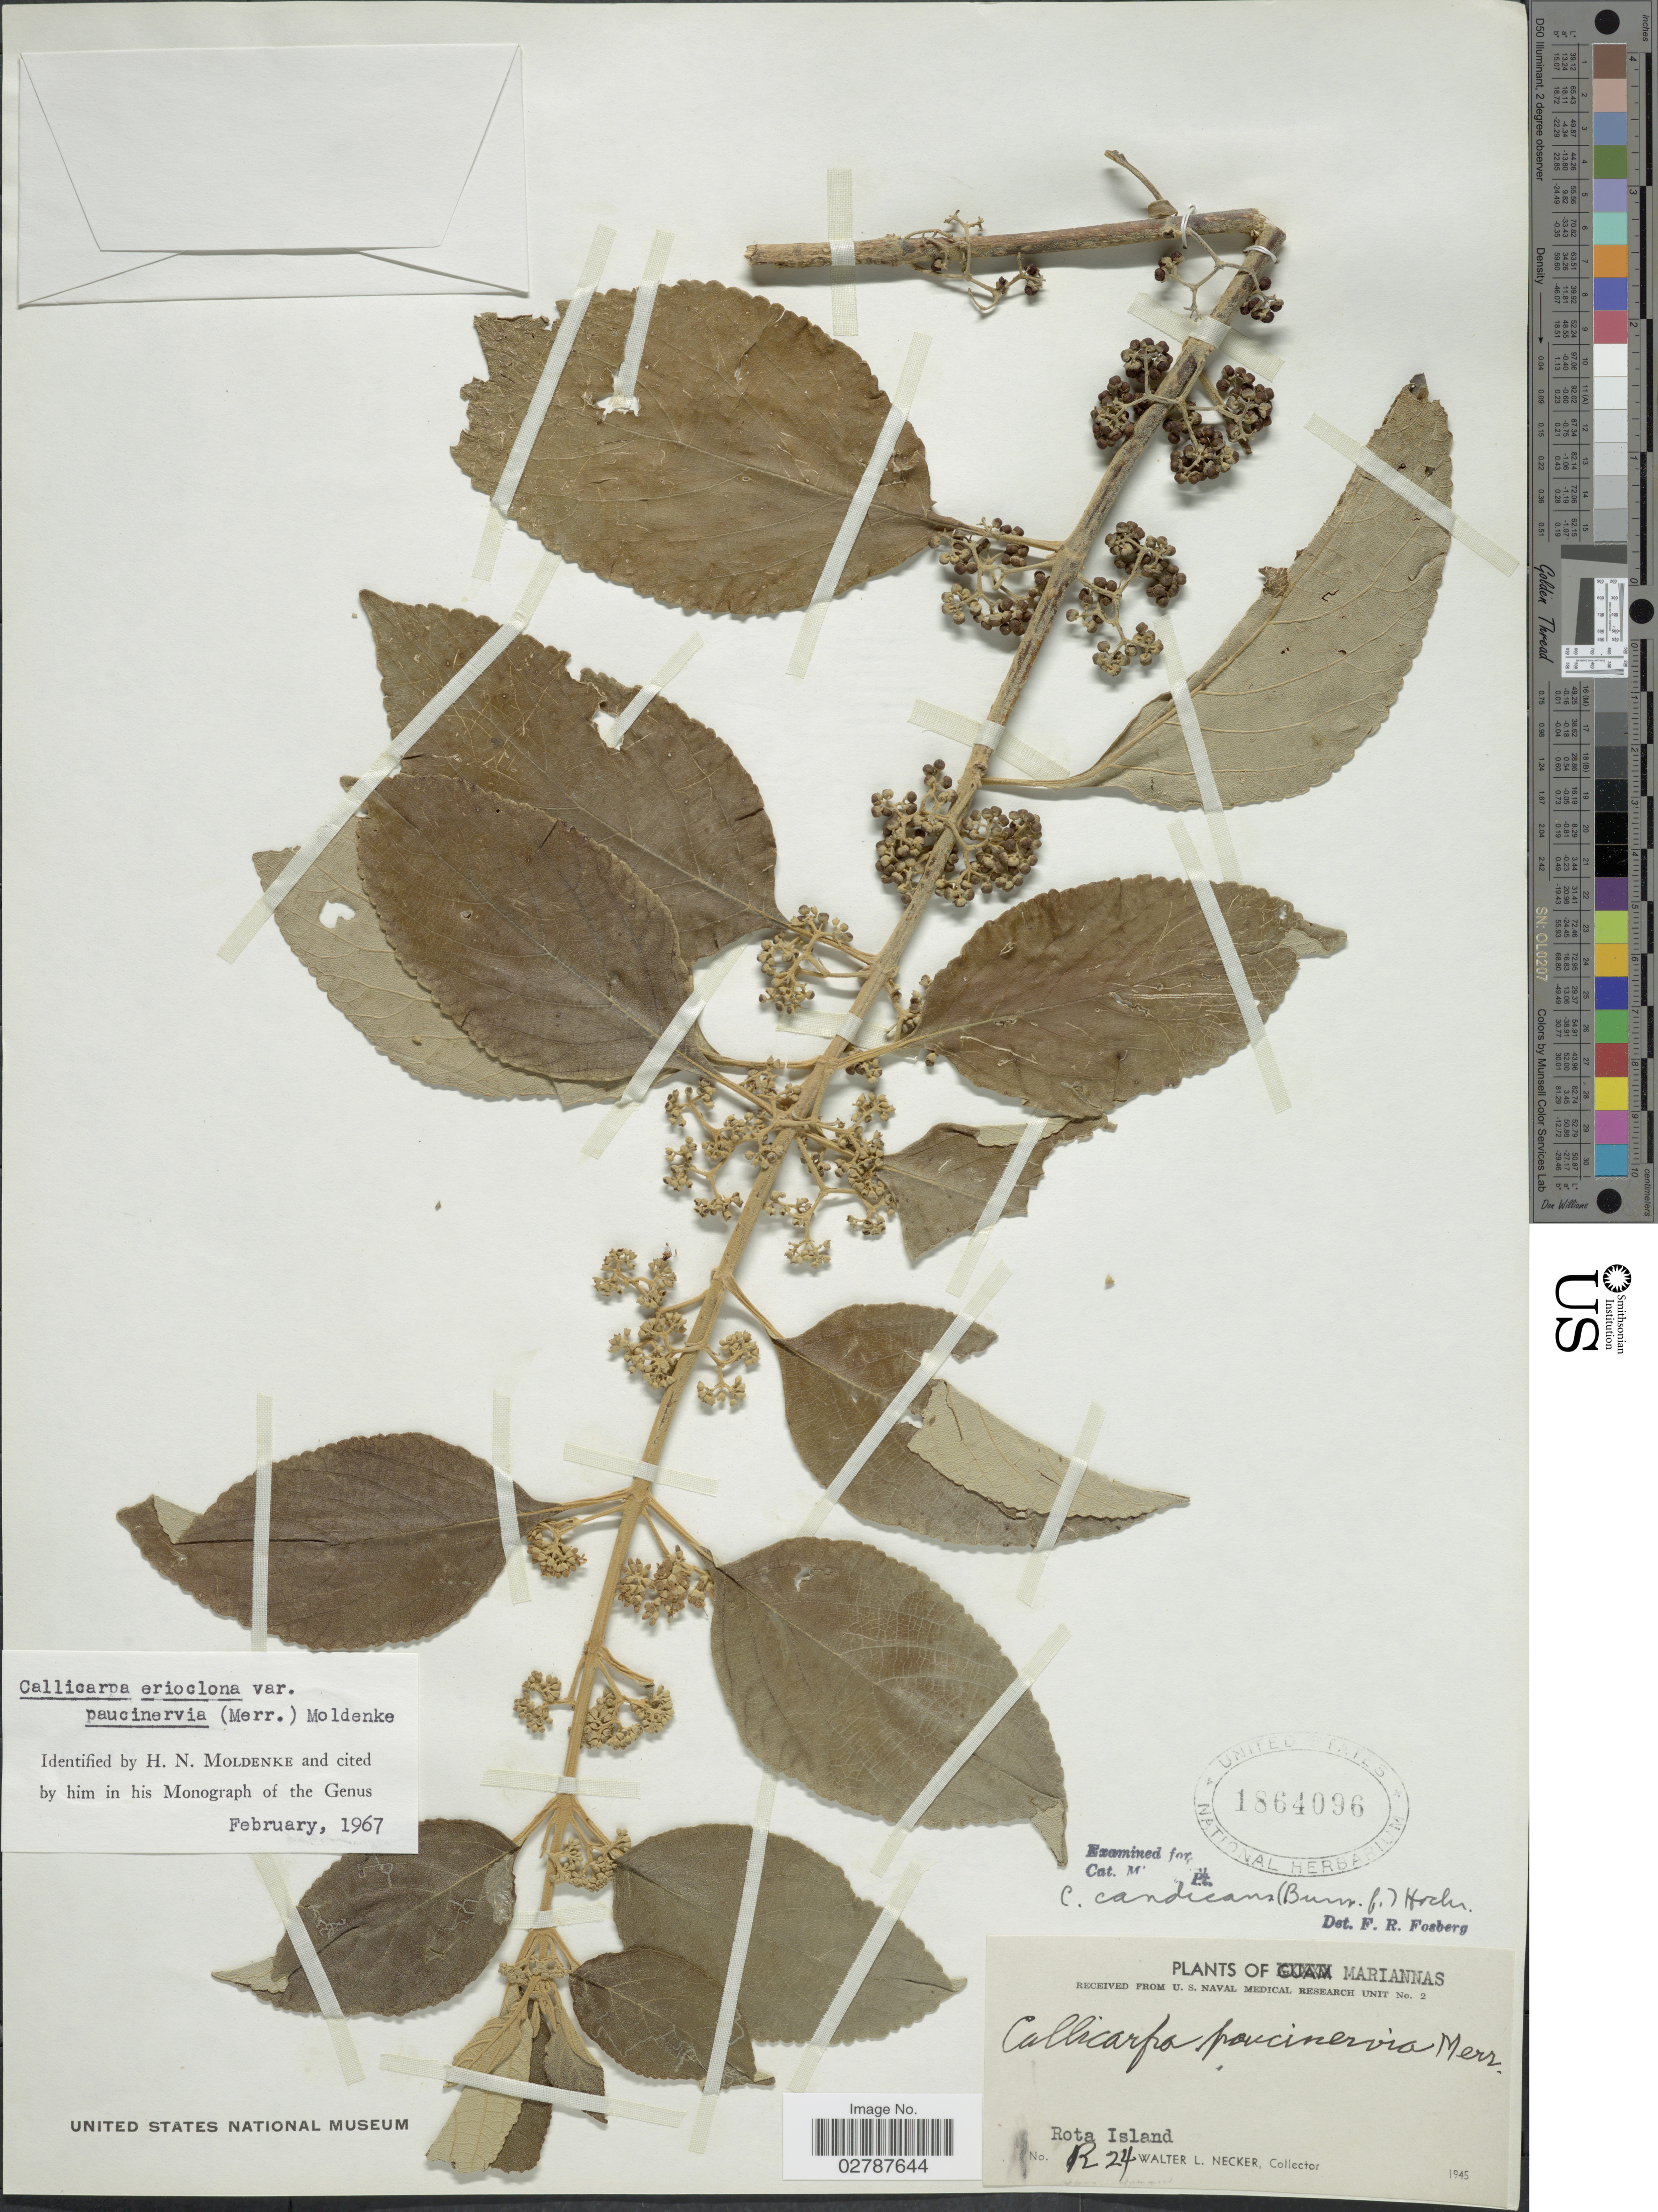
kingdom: Plantae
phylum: Tracheophyta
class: Magnoliopsida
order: Lamiales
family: Lamiaceae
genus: Callicarpa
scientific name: Callicarpa candicans var. paucinervia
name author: (Merr.) Fosberg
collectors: W. L. Necker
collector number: R24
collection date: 1945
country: Northern Mariana Islands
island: Rota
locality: Rota Island.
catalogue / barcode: US 1864096